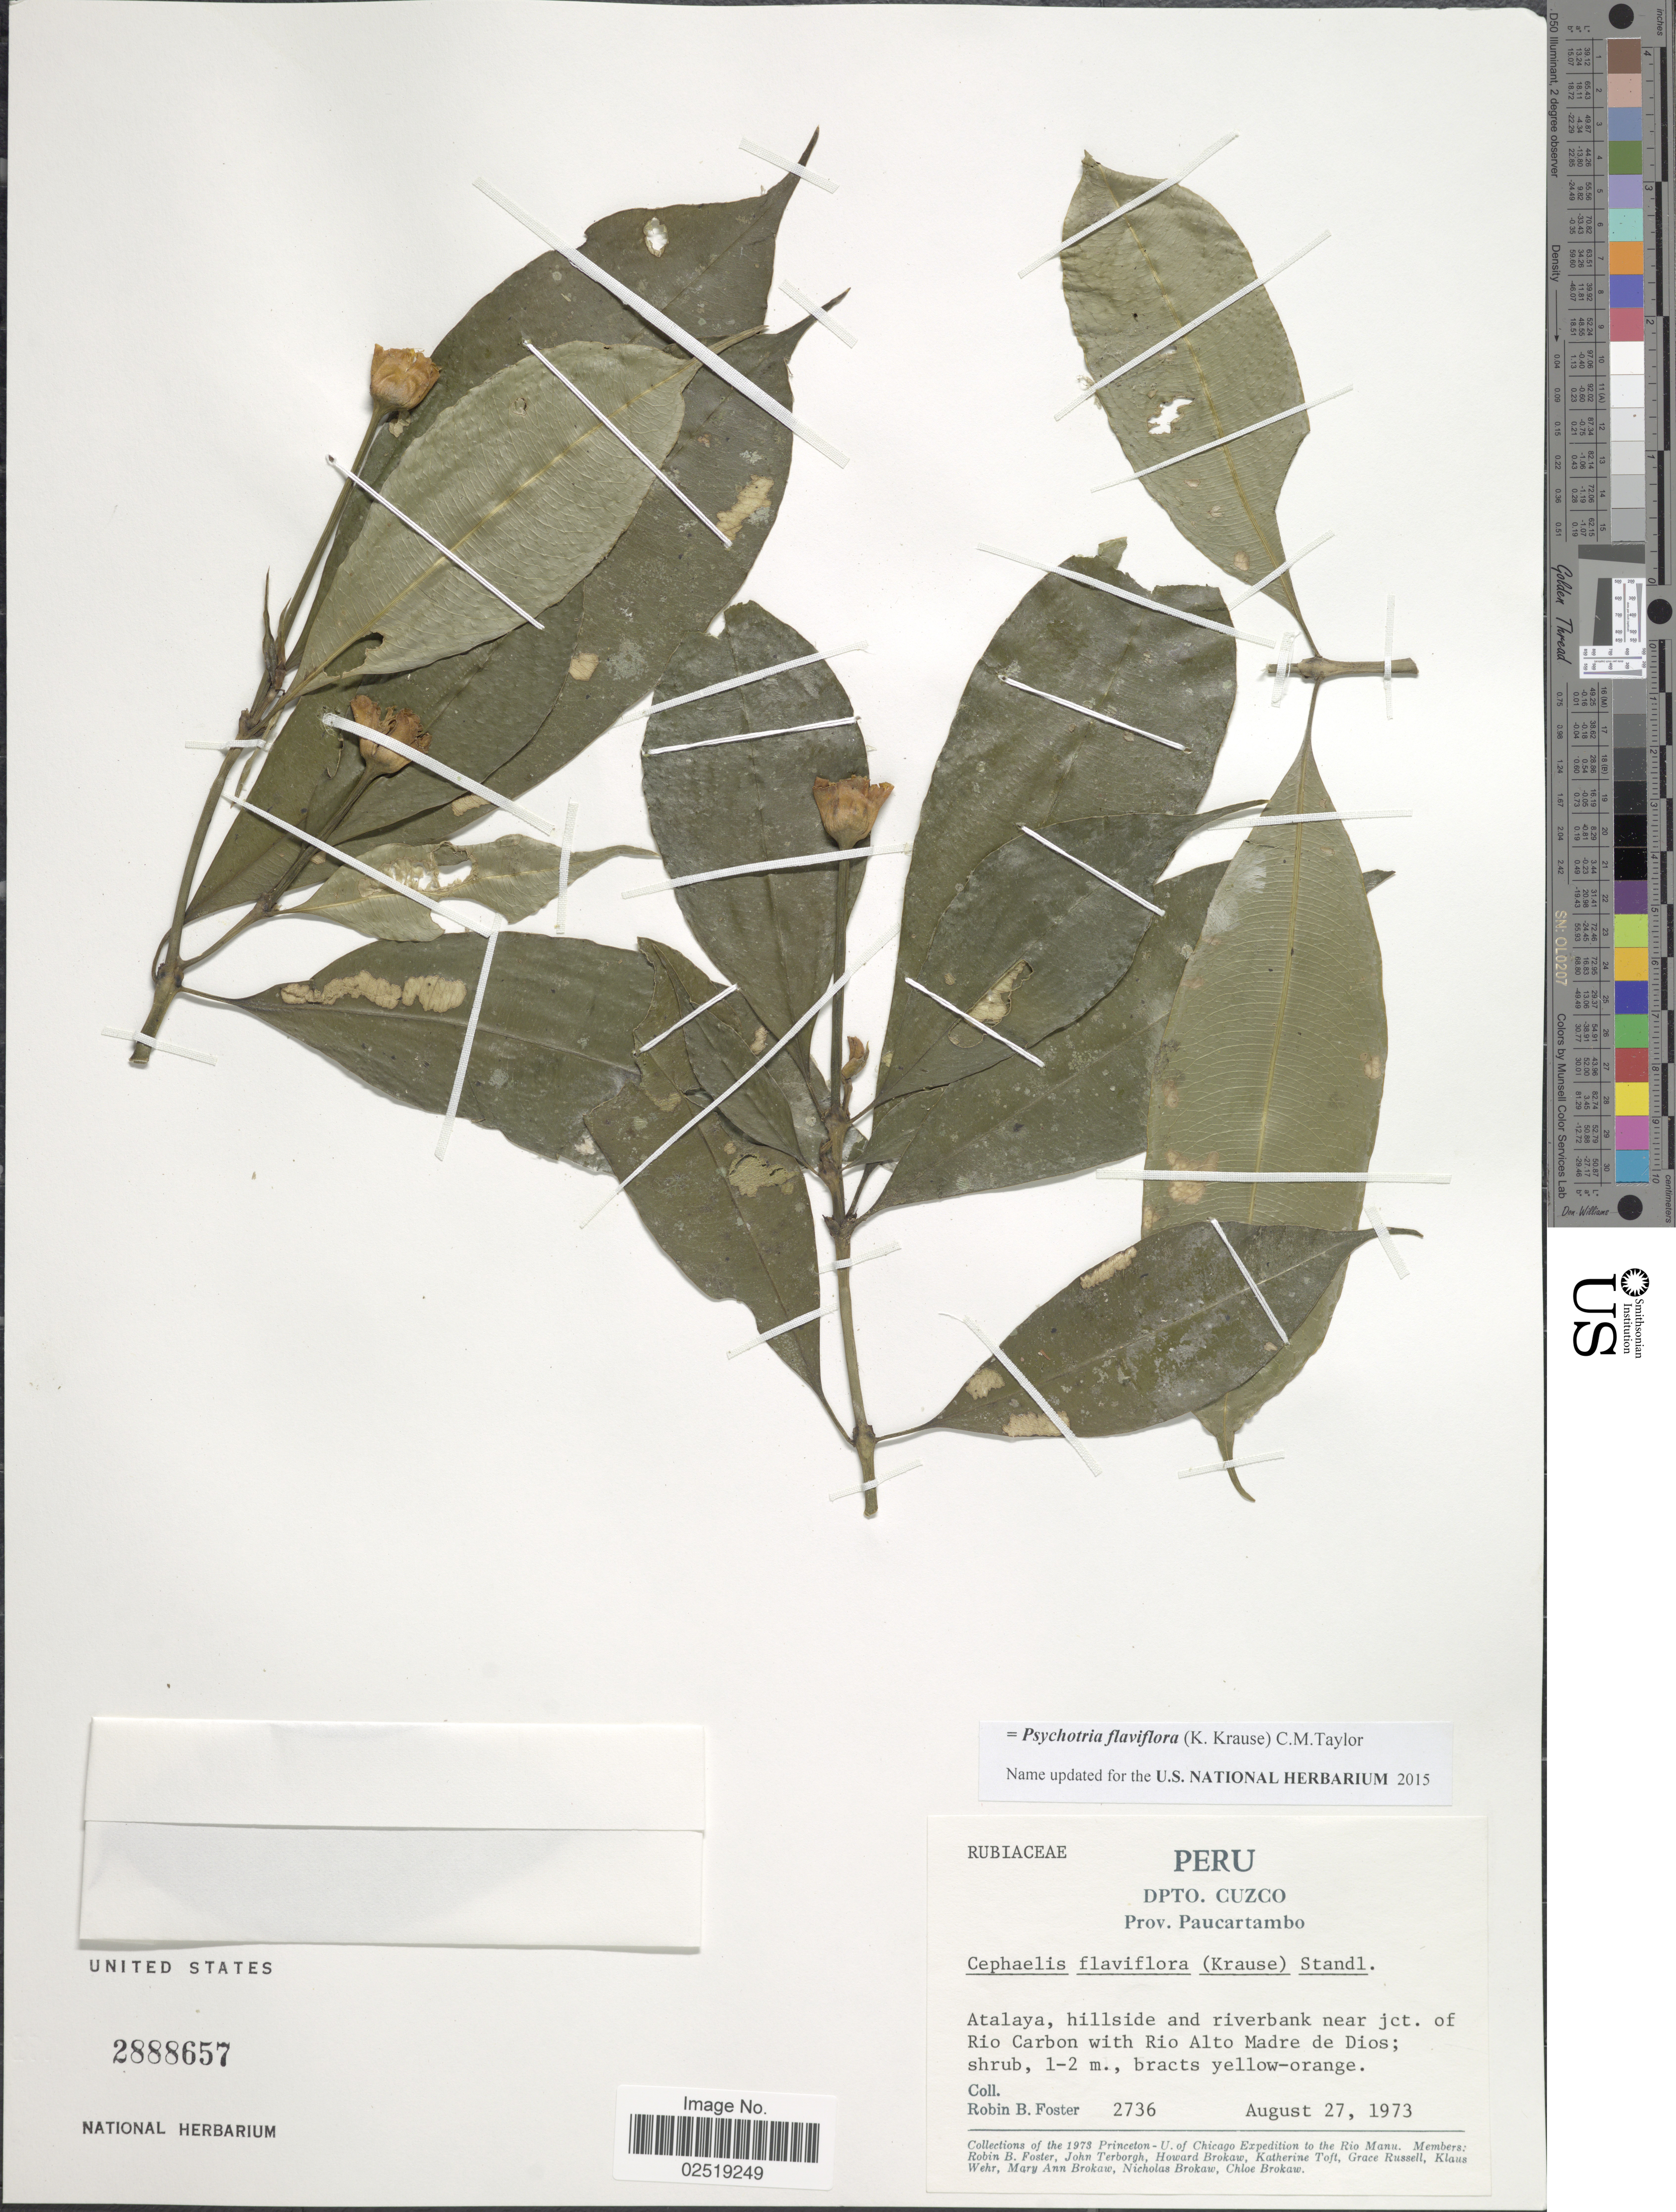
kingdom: Plantae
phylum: Tracheophyta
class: Magnoliopsida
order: Gentianales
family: Rubiaceae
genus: Psychotria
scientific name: Psychotria flaviflora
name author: (K. Krause) C.M. Taylor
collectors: R. B. Foster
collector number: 2736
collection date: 1973-08-27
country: Peru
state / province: Cusco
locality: Dpto. Cuzco. Prov. Paucartambo. Atalaya, hillside and riverbank near jct. of Rio Carbon with Rio Alto Madre de Dios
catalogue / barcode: US 2888657